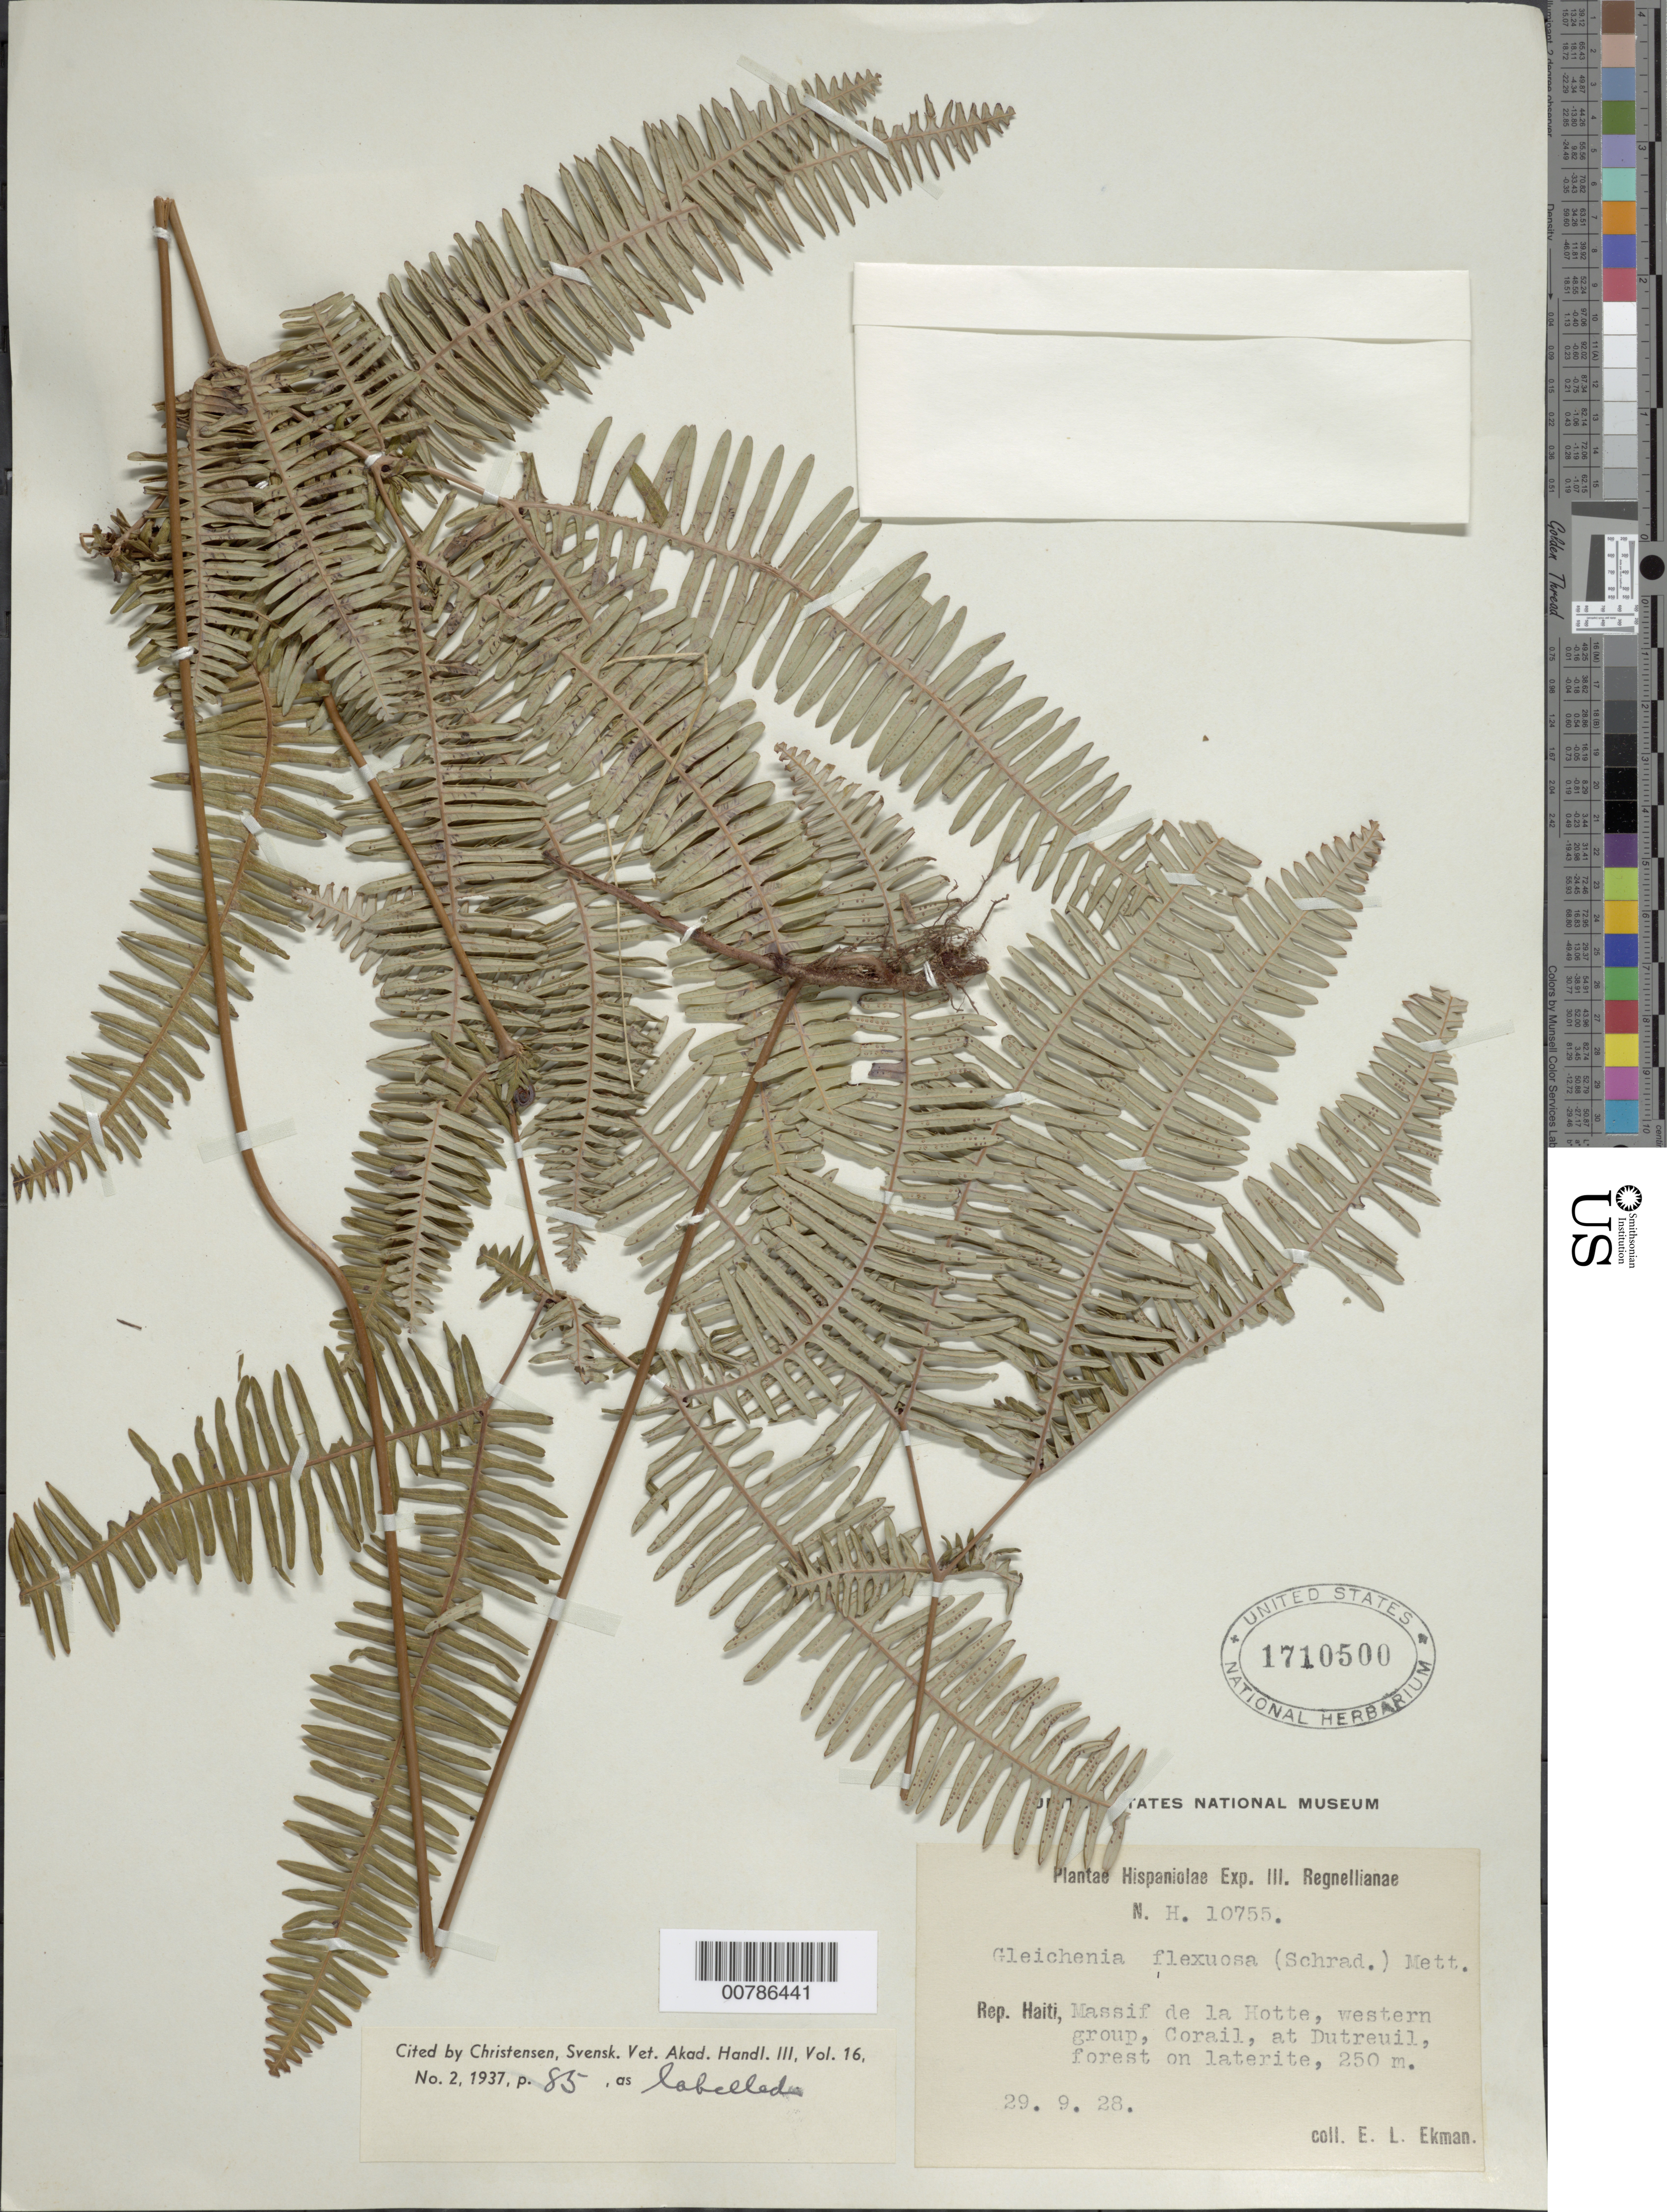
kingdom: Plantae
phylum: Tracheophyta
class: Polypodiopsida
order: Gleicheniales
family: Gleicheniaceae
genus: Dicranopteris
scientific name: Dicranopteris flexuosa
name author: (Schrad.) Underw.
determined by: Christensen, C. F. A.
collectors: E. L. Ekman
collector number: H 10755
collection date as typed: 29 Sep 1928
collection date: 1928-09-29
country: Haiti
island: Hispaniola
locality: Massif de la Hotte, western group, Corail at Duetreuil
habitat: Forest on laterite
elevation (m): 250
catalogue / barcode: US 1710500